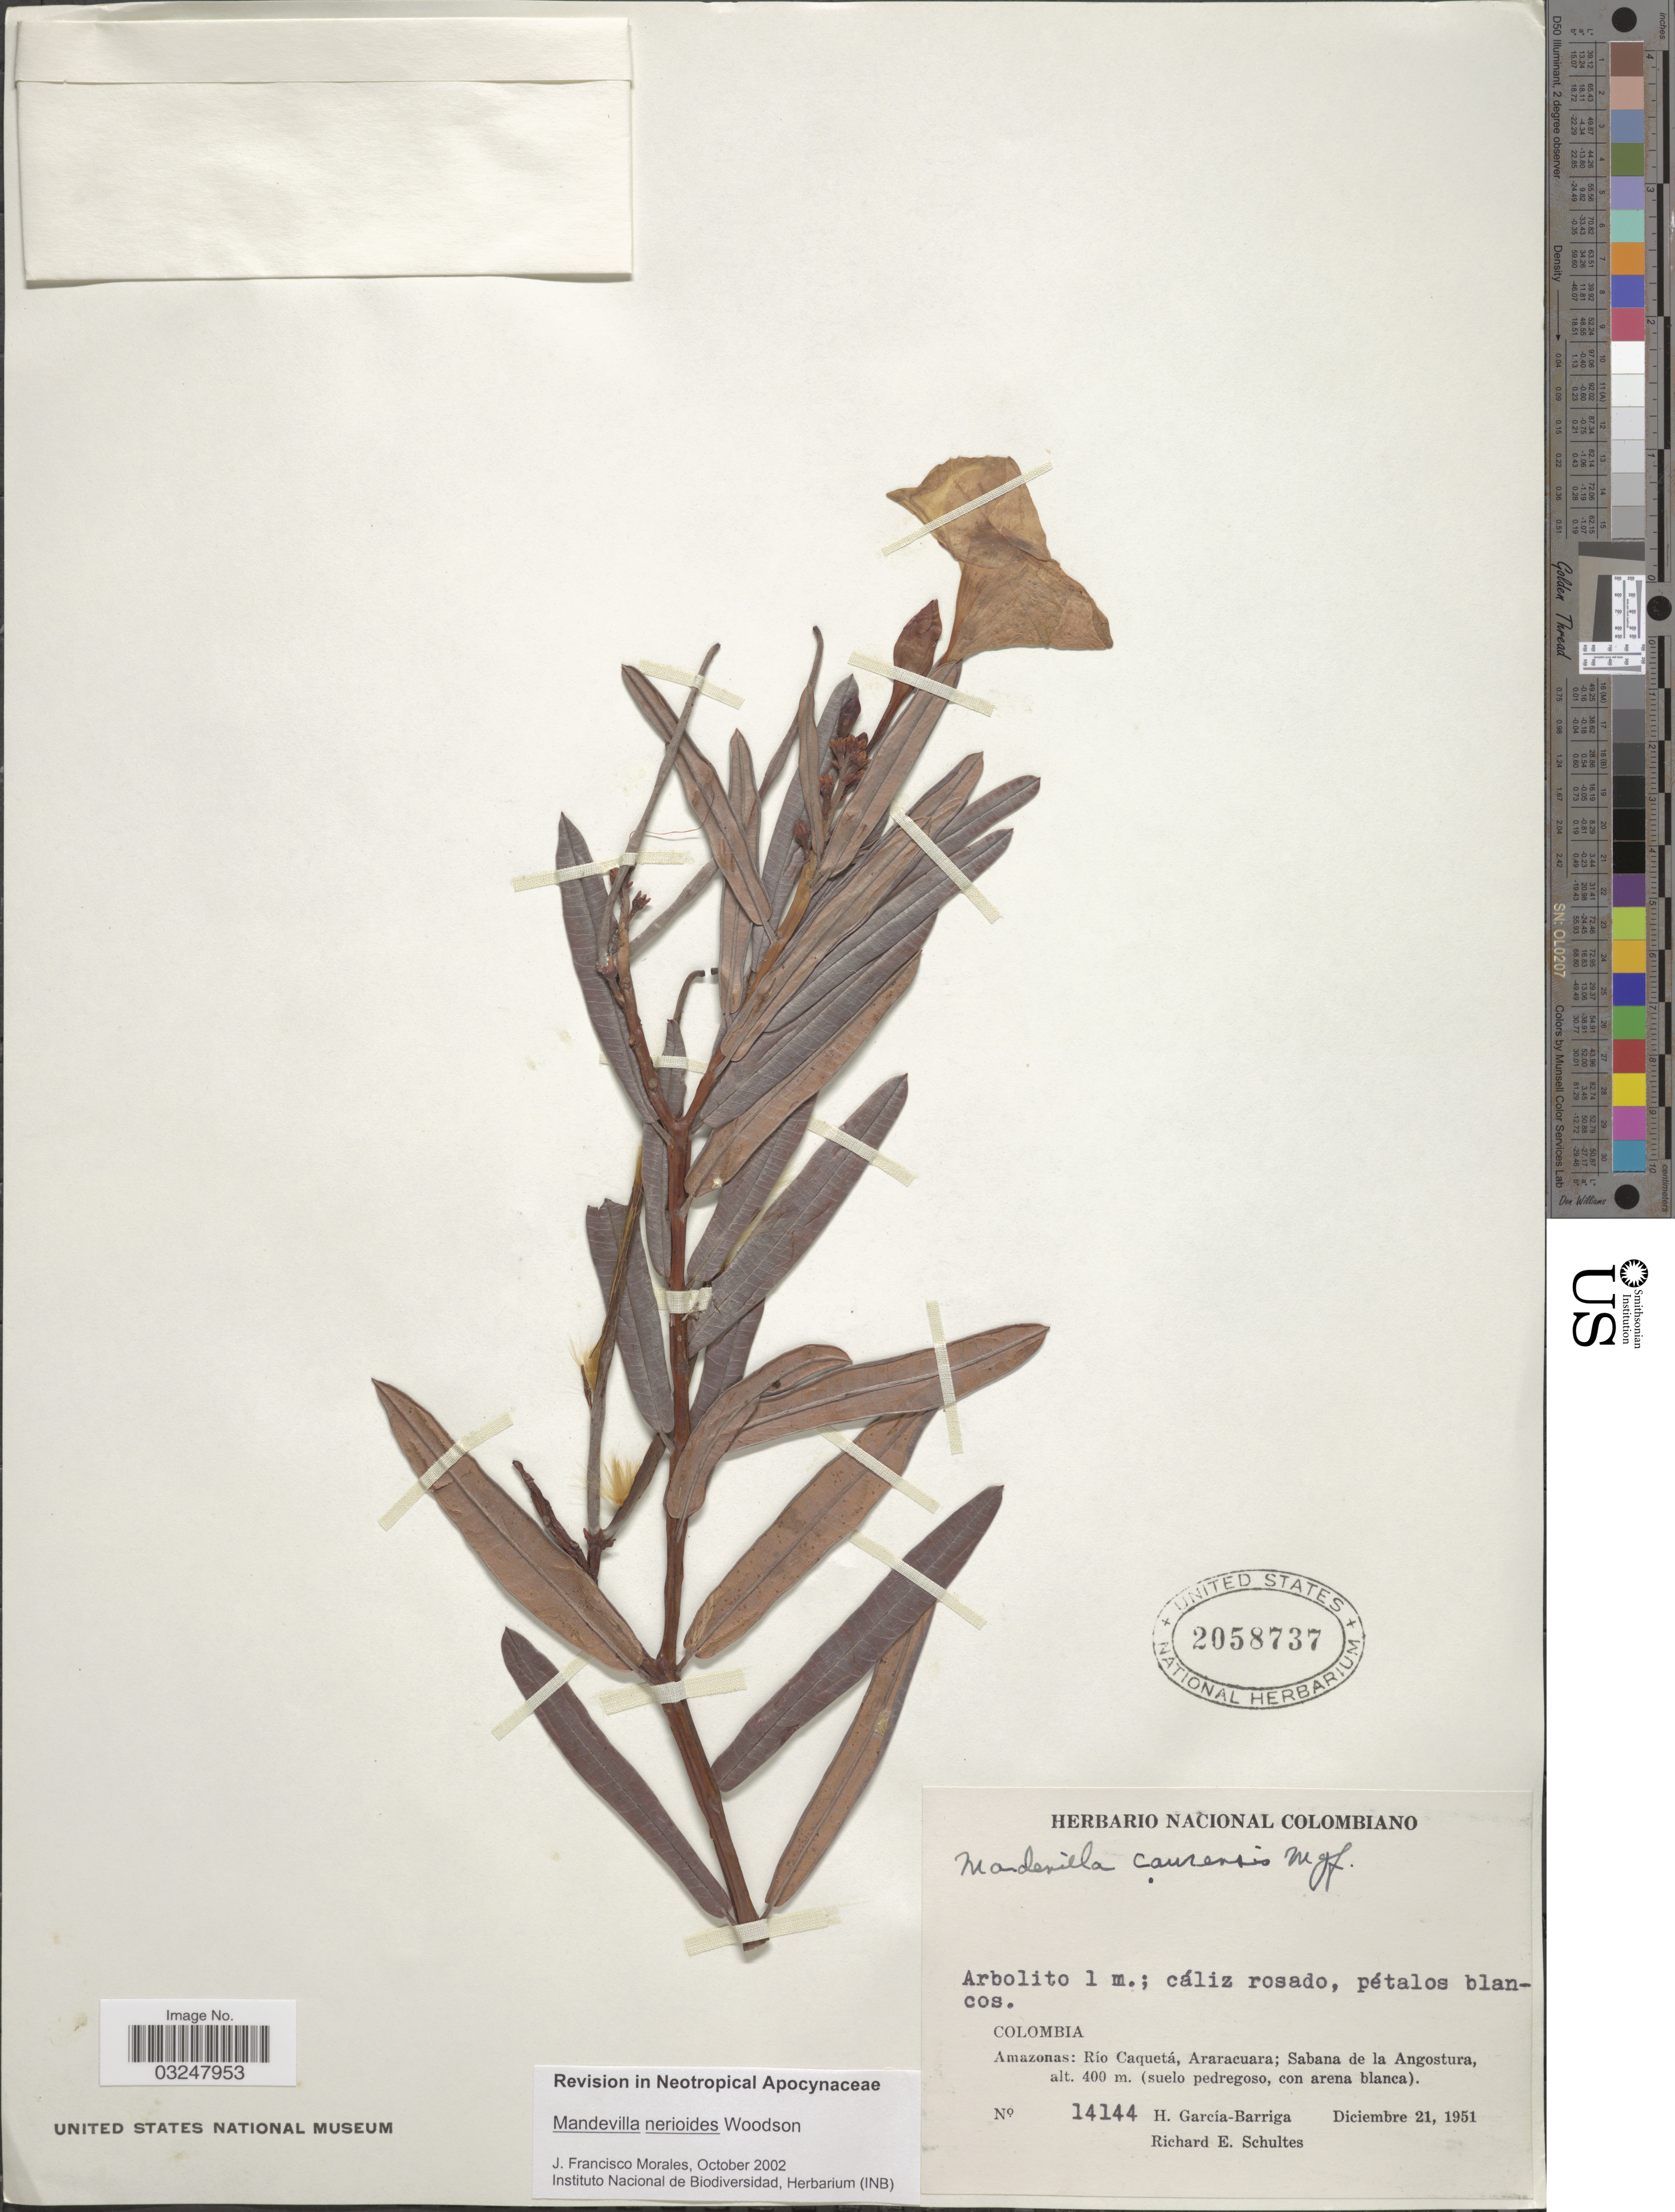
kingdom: Plantae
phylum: Tracheophyta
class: Magnoliopsida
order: Gentianales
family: Apocynaceae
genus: Mandevilla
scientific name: Mandevilla nerioides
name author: Woodson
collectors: H. García Barriga & R. E. Schultes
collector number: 14144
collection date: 1951-12-21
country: Colombia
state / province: Amazônas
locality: Amazonas: Río Caquetá, Araracuara; Sabana de la Angostura.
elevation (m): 400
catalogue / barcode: US 2058737